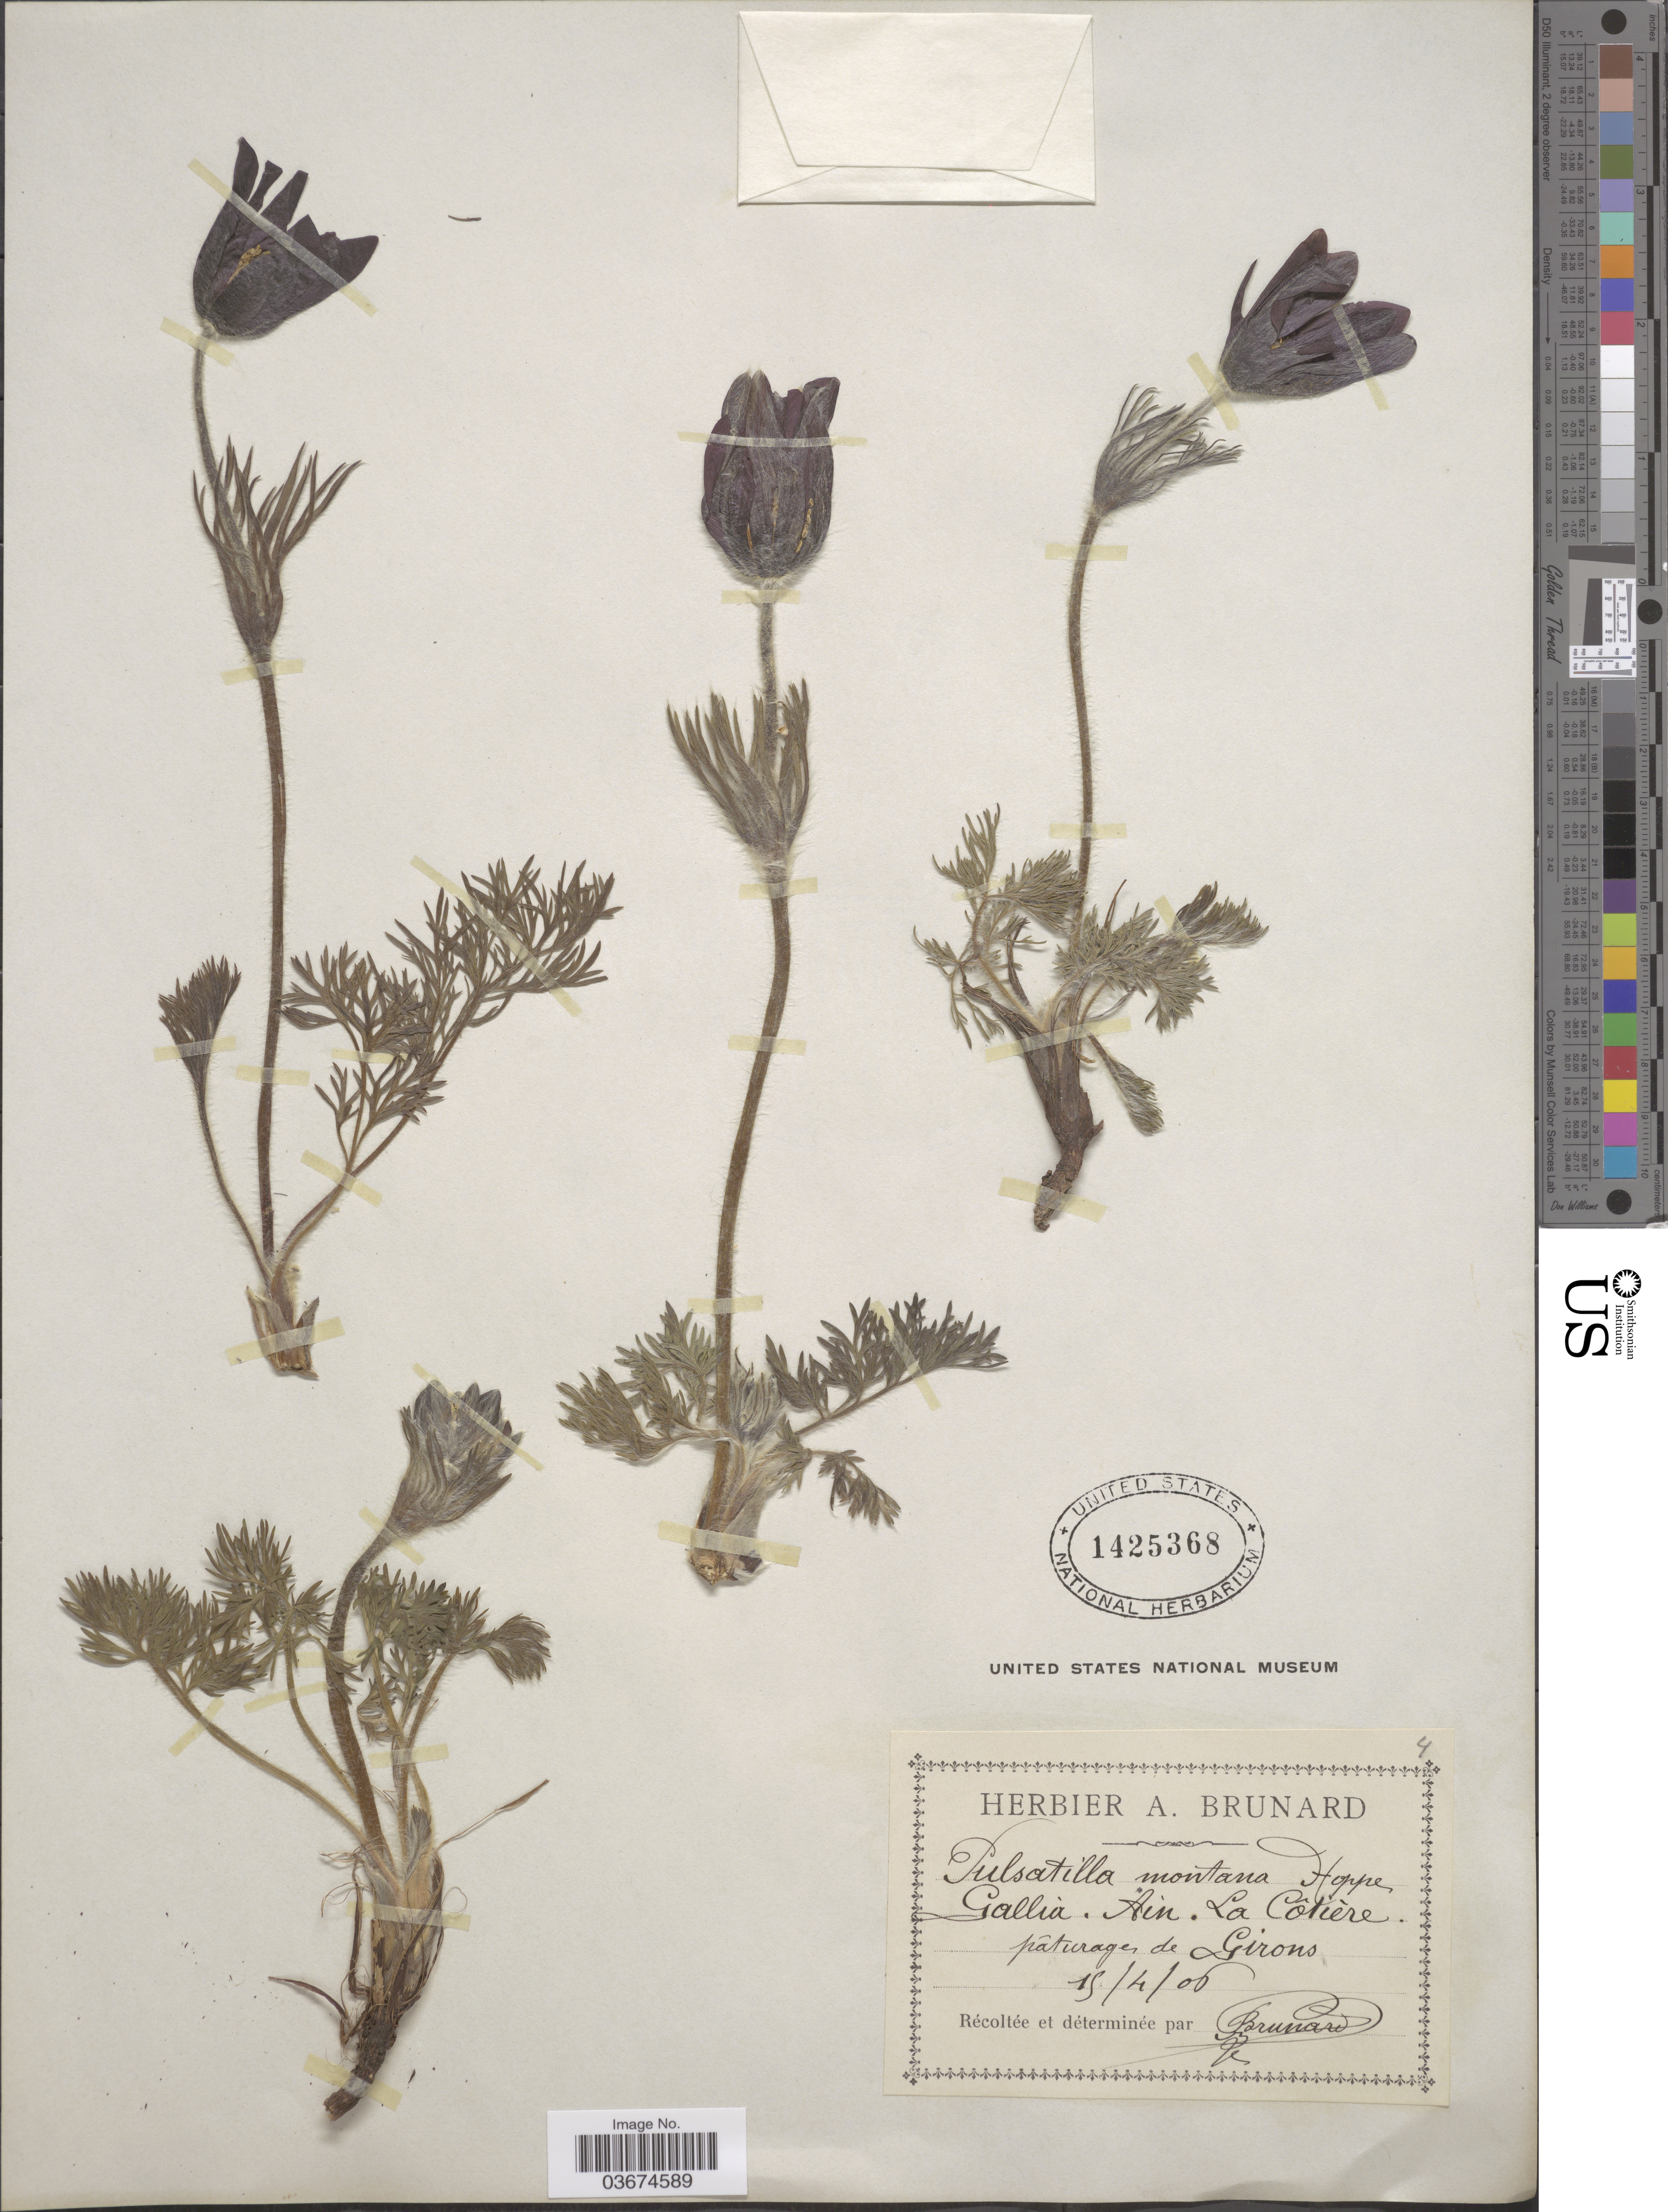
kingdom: Plantae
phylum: Tracheophyta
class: Magnoliopsida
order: Ranunculales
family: Ranunculaceae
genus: Pulsatilla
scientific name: Pulsatilla montana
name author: Rchb.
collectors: Brunard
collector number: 4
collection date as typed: Transcribed d/m/y: 15/6/6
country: France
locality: Gallia. Ain. La Côtière. páturages de Girons.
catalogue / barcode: US 1425368